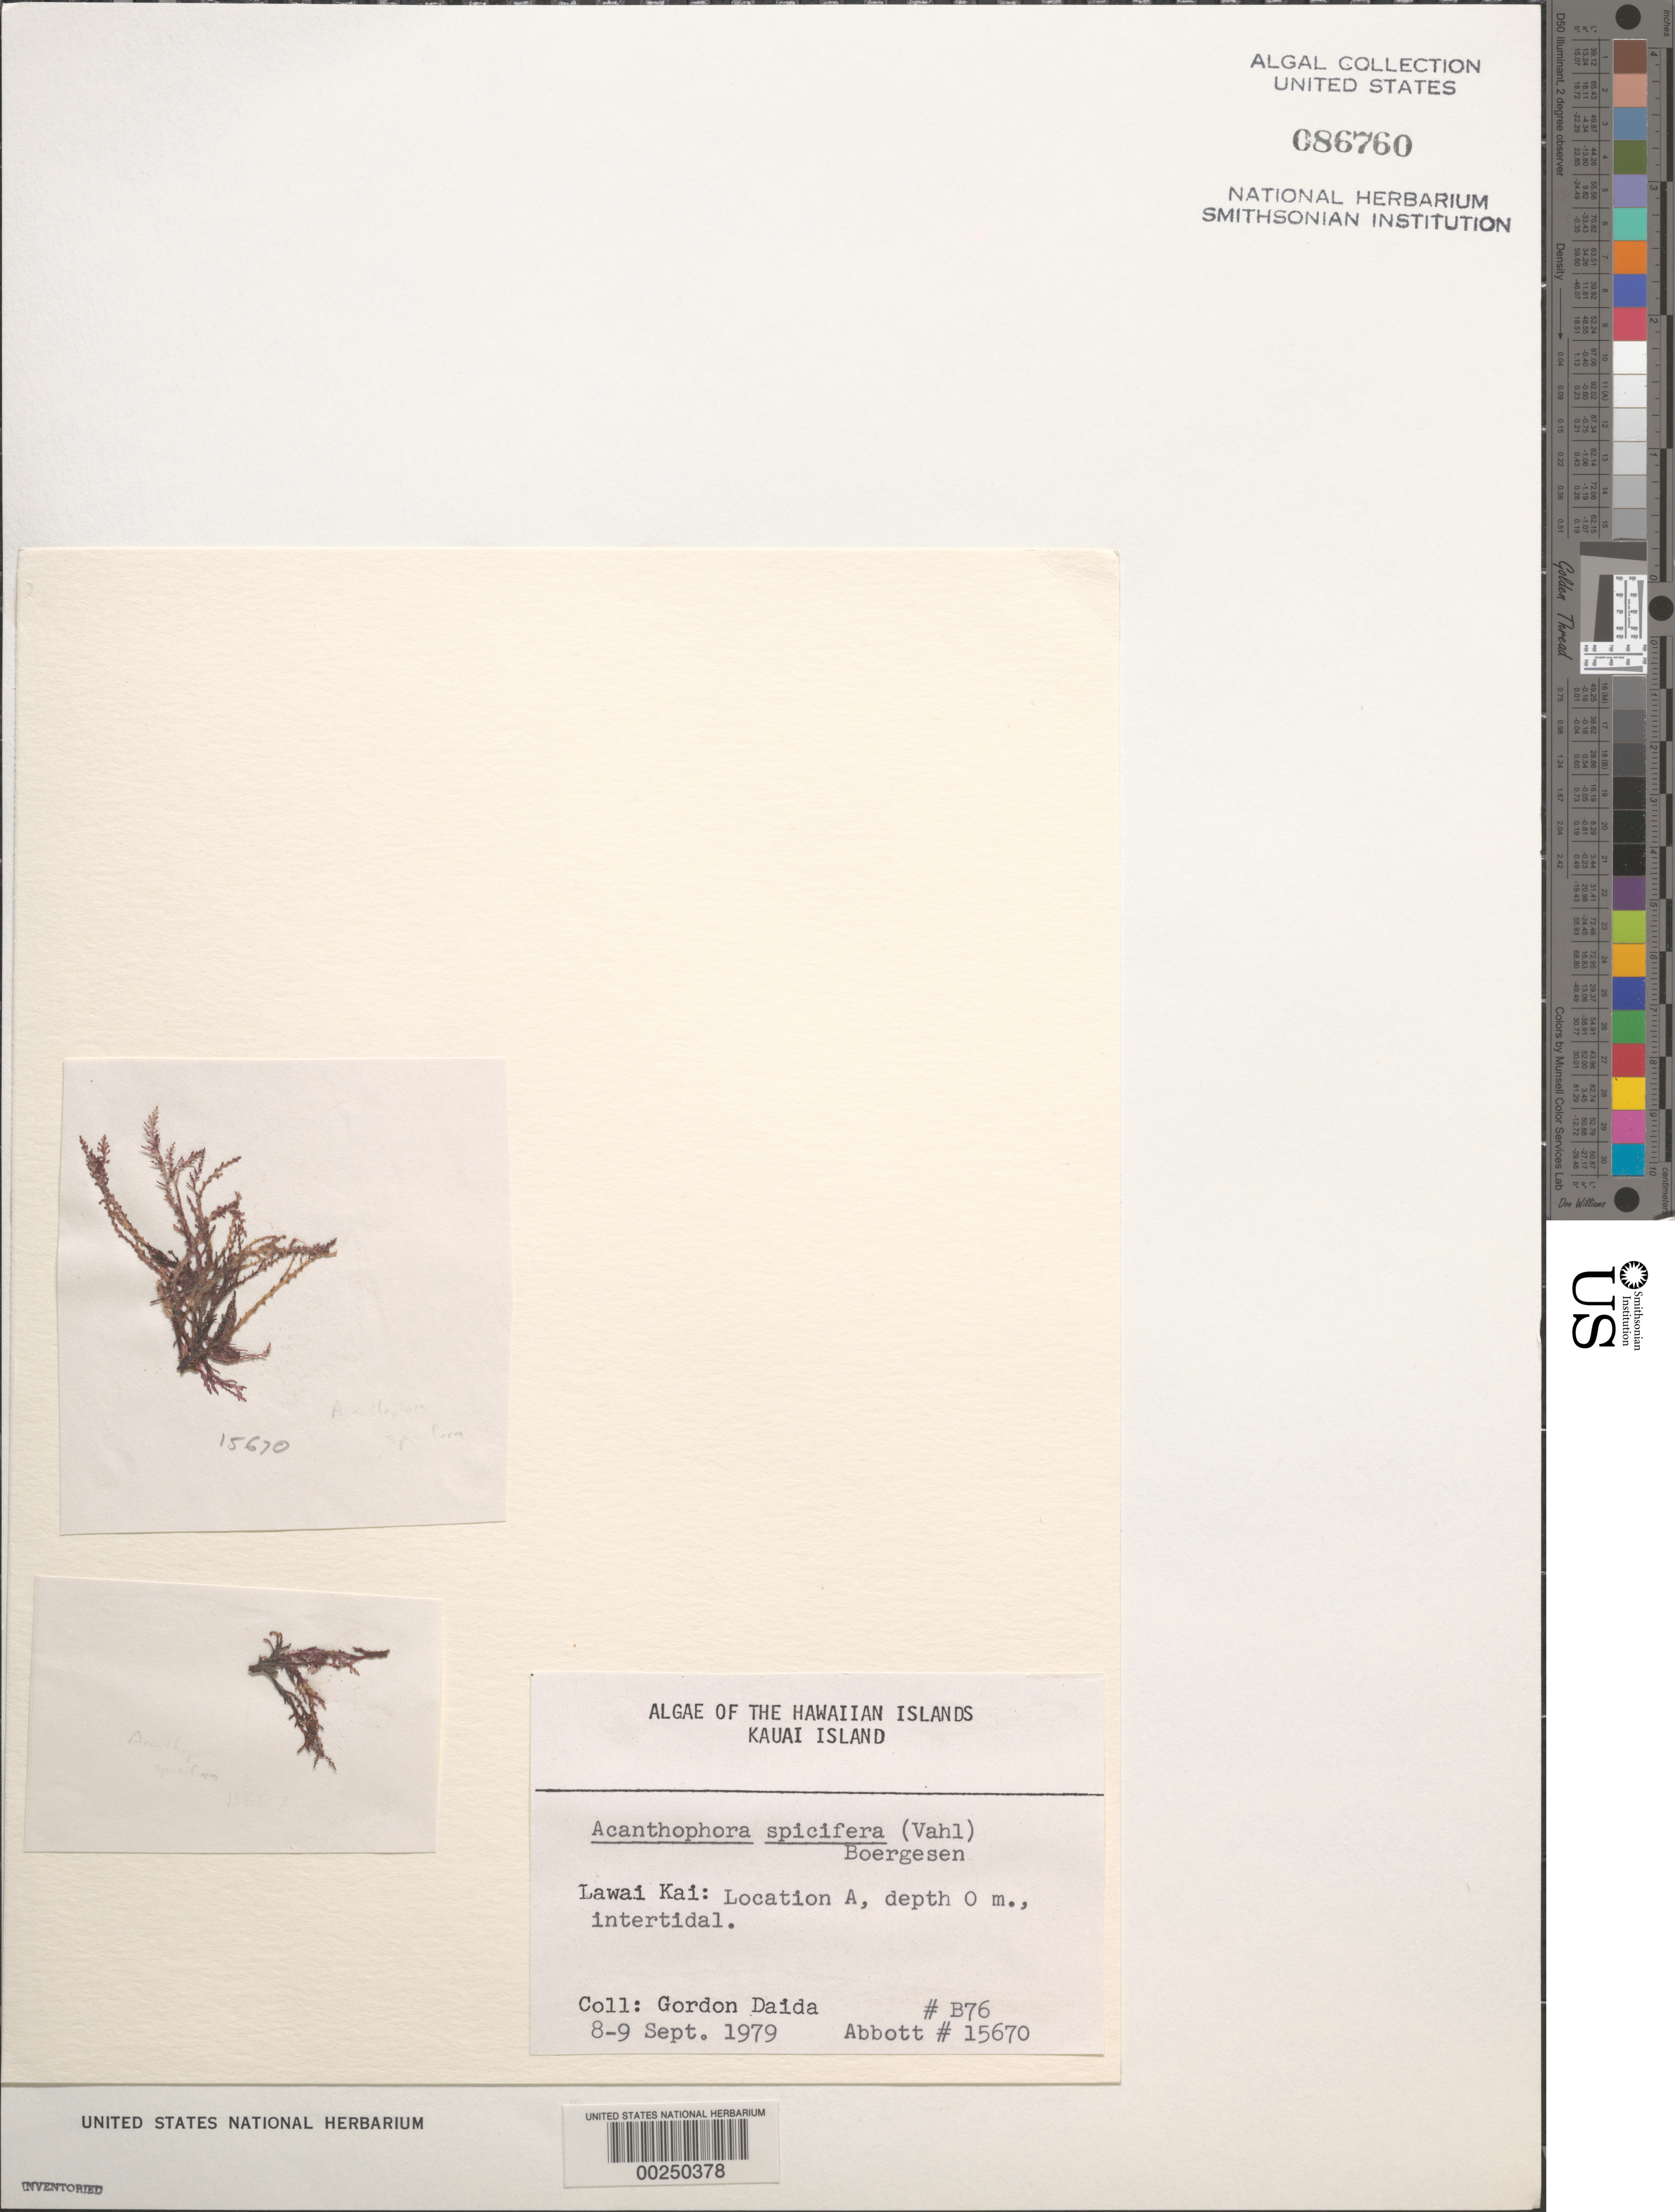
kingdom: Plantae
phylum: Rhodophyta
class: Florideophyceae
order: Ceramiales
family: Rhodomelaceae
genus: Acanthophora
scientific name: Acanthophora spicifera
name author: (Vahl) Børgesen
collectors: G. Daida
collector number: B76 & IAA 15670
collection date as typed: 08 Sep 1979 to 09 Sep 1979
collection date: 1979-09-08/1979-09-09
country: United States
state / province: Hawaii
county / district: Kaui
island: Kaua'i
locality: Lawai Kai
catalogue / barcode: US 86760